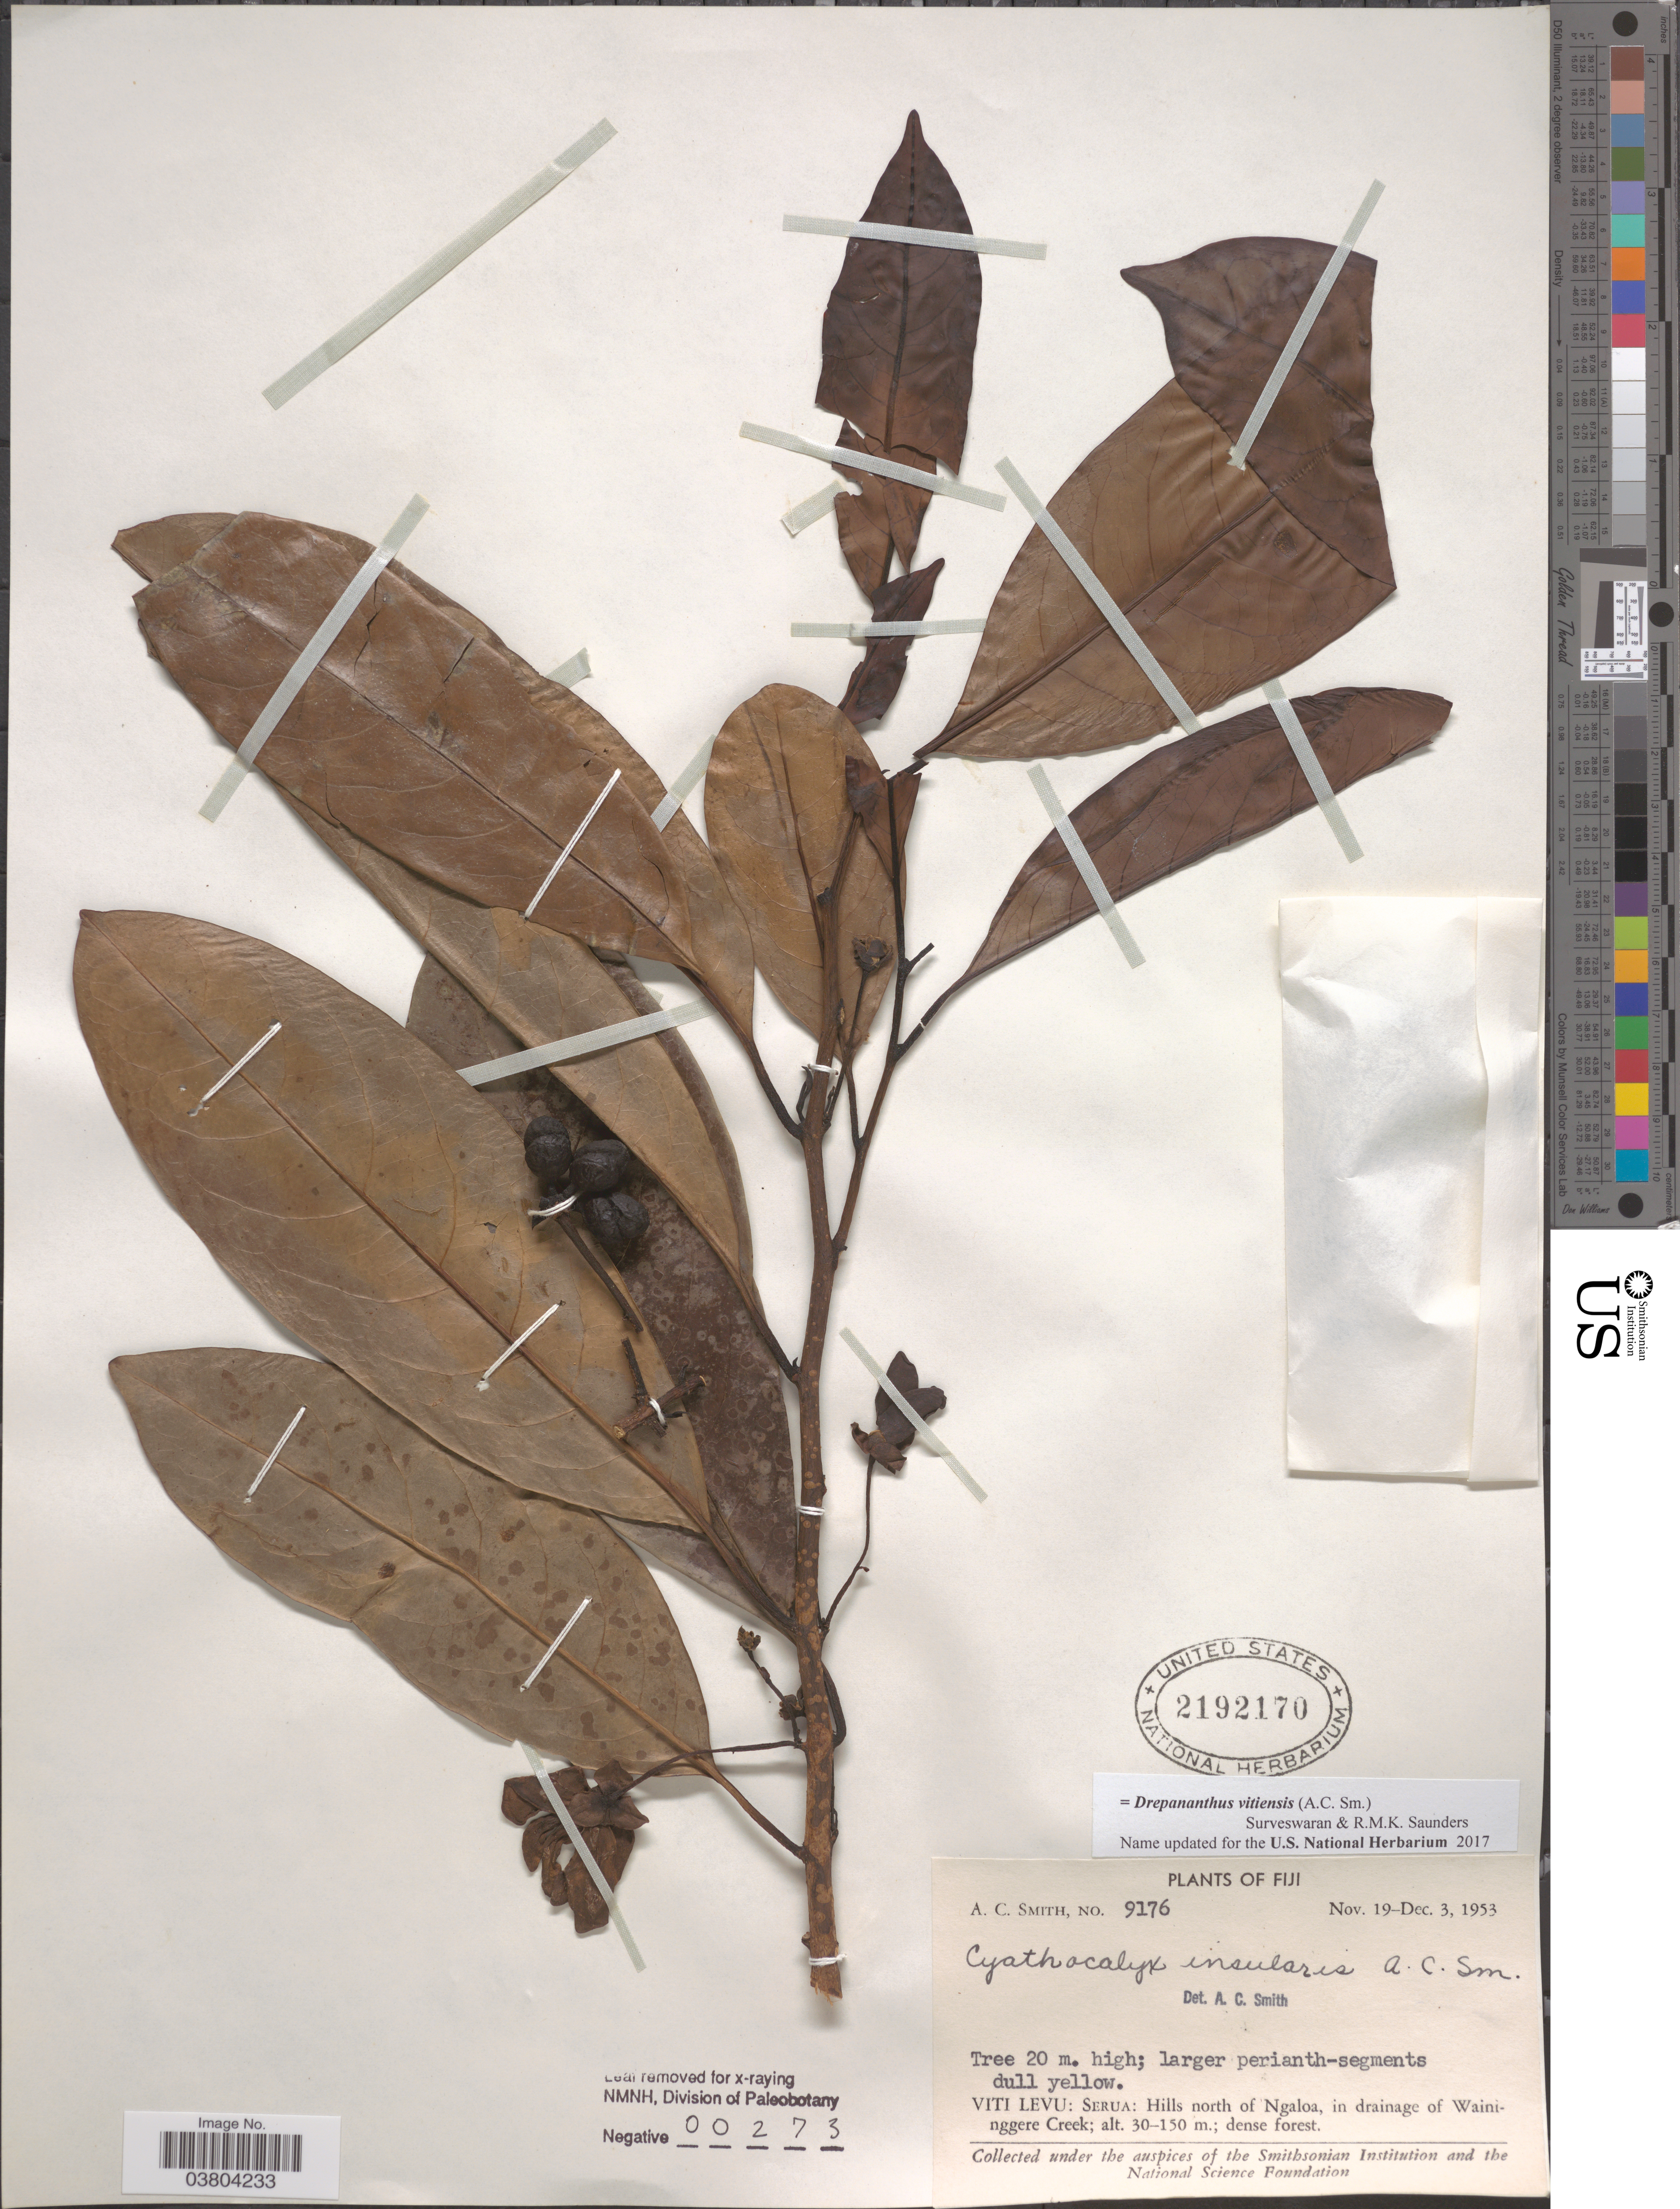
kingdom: Plantae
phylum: Tracheophyta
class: Magnoliopsida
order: Magnoliales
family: Annonaceae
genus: Drepananthus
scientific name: Drepananthus vitiensis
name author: (A.C. Sm.) Surveswaran & R.M.K. Saunders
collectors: A. C. Smith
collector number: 9176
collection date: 1953-11-19/1953-12-03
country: Fiji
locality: Viti Levu: Serua: Hills north of Ngaloa, in drainage of Waininggere Creek.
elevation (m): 30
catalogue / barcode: US 2192170